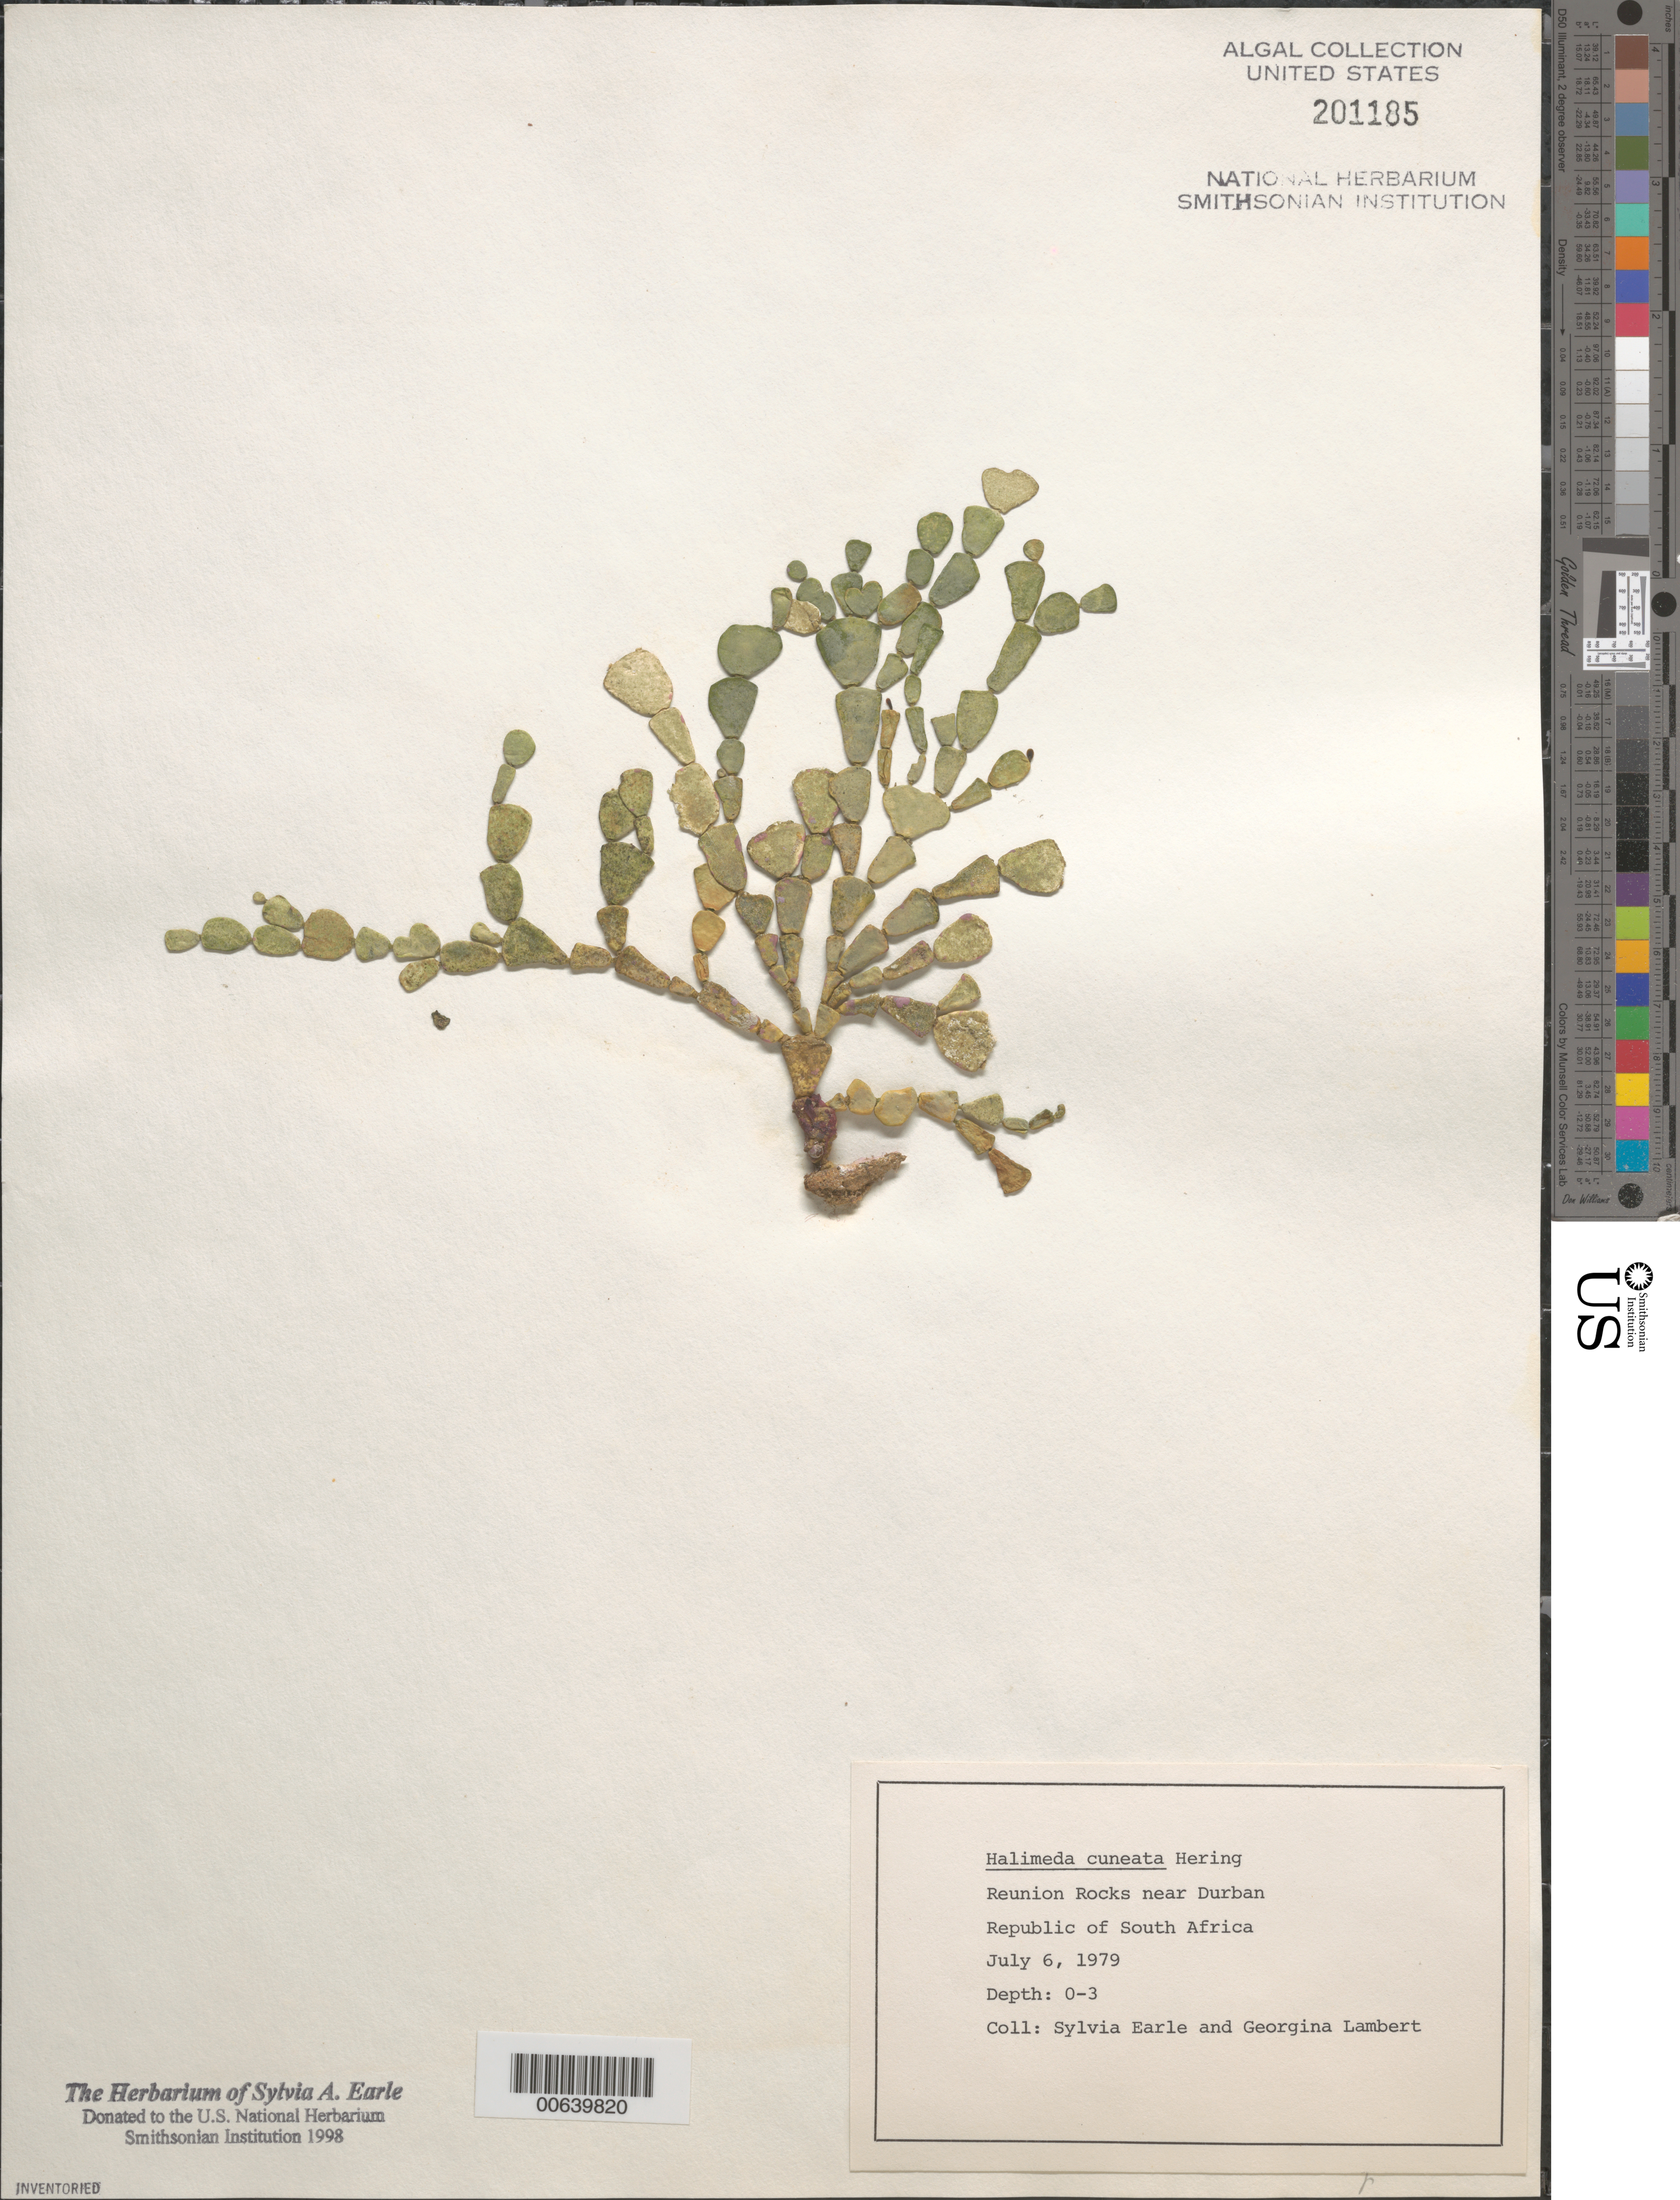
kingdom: Plantae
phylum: Chlorophyta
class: Ulvophyceae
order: Bryopsidales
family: Halimedaceae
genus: Halimeda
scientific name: Halimeda cuneata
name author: Hering in Krauss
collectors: S. A. Earle & G. Lambert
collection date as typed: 06 Jul 1979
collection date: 1979-07-06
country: South Africa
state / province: KwaZulu-Natal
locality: Reunion Rocks near Durban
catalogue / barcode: US 201185